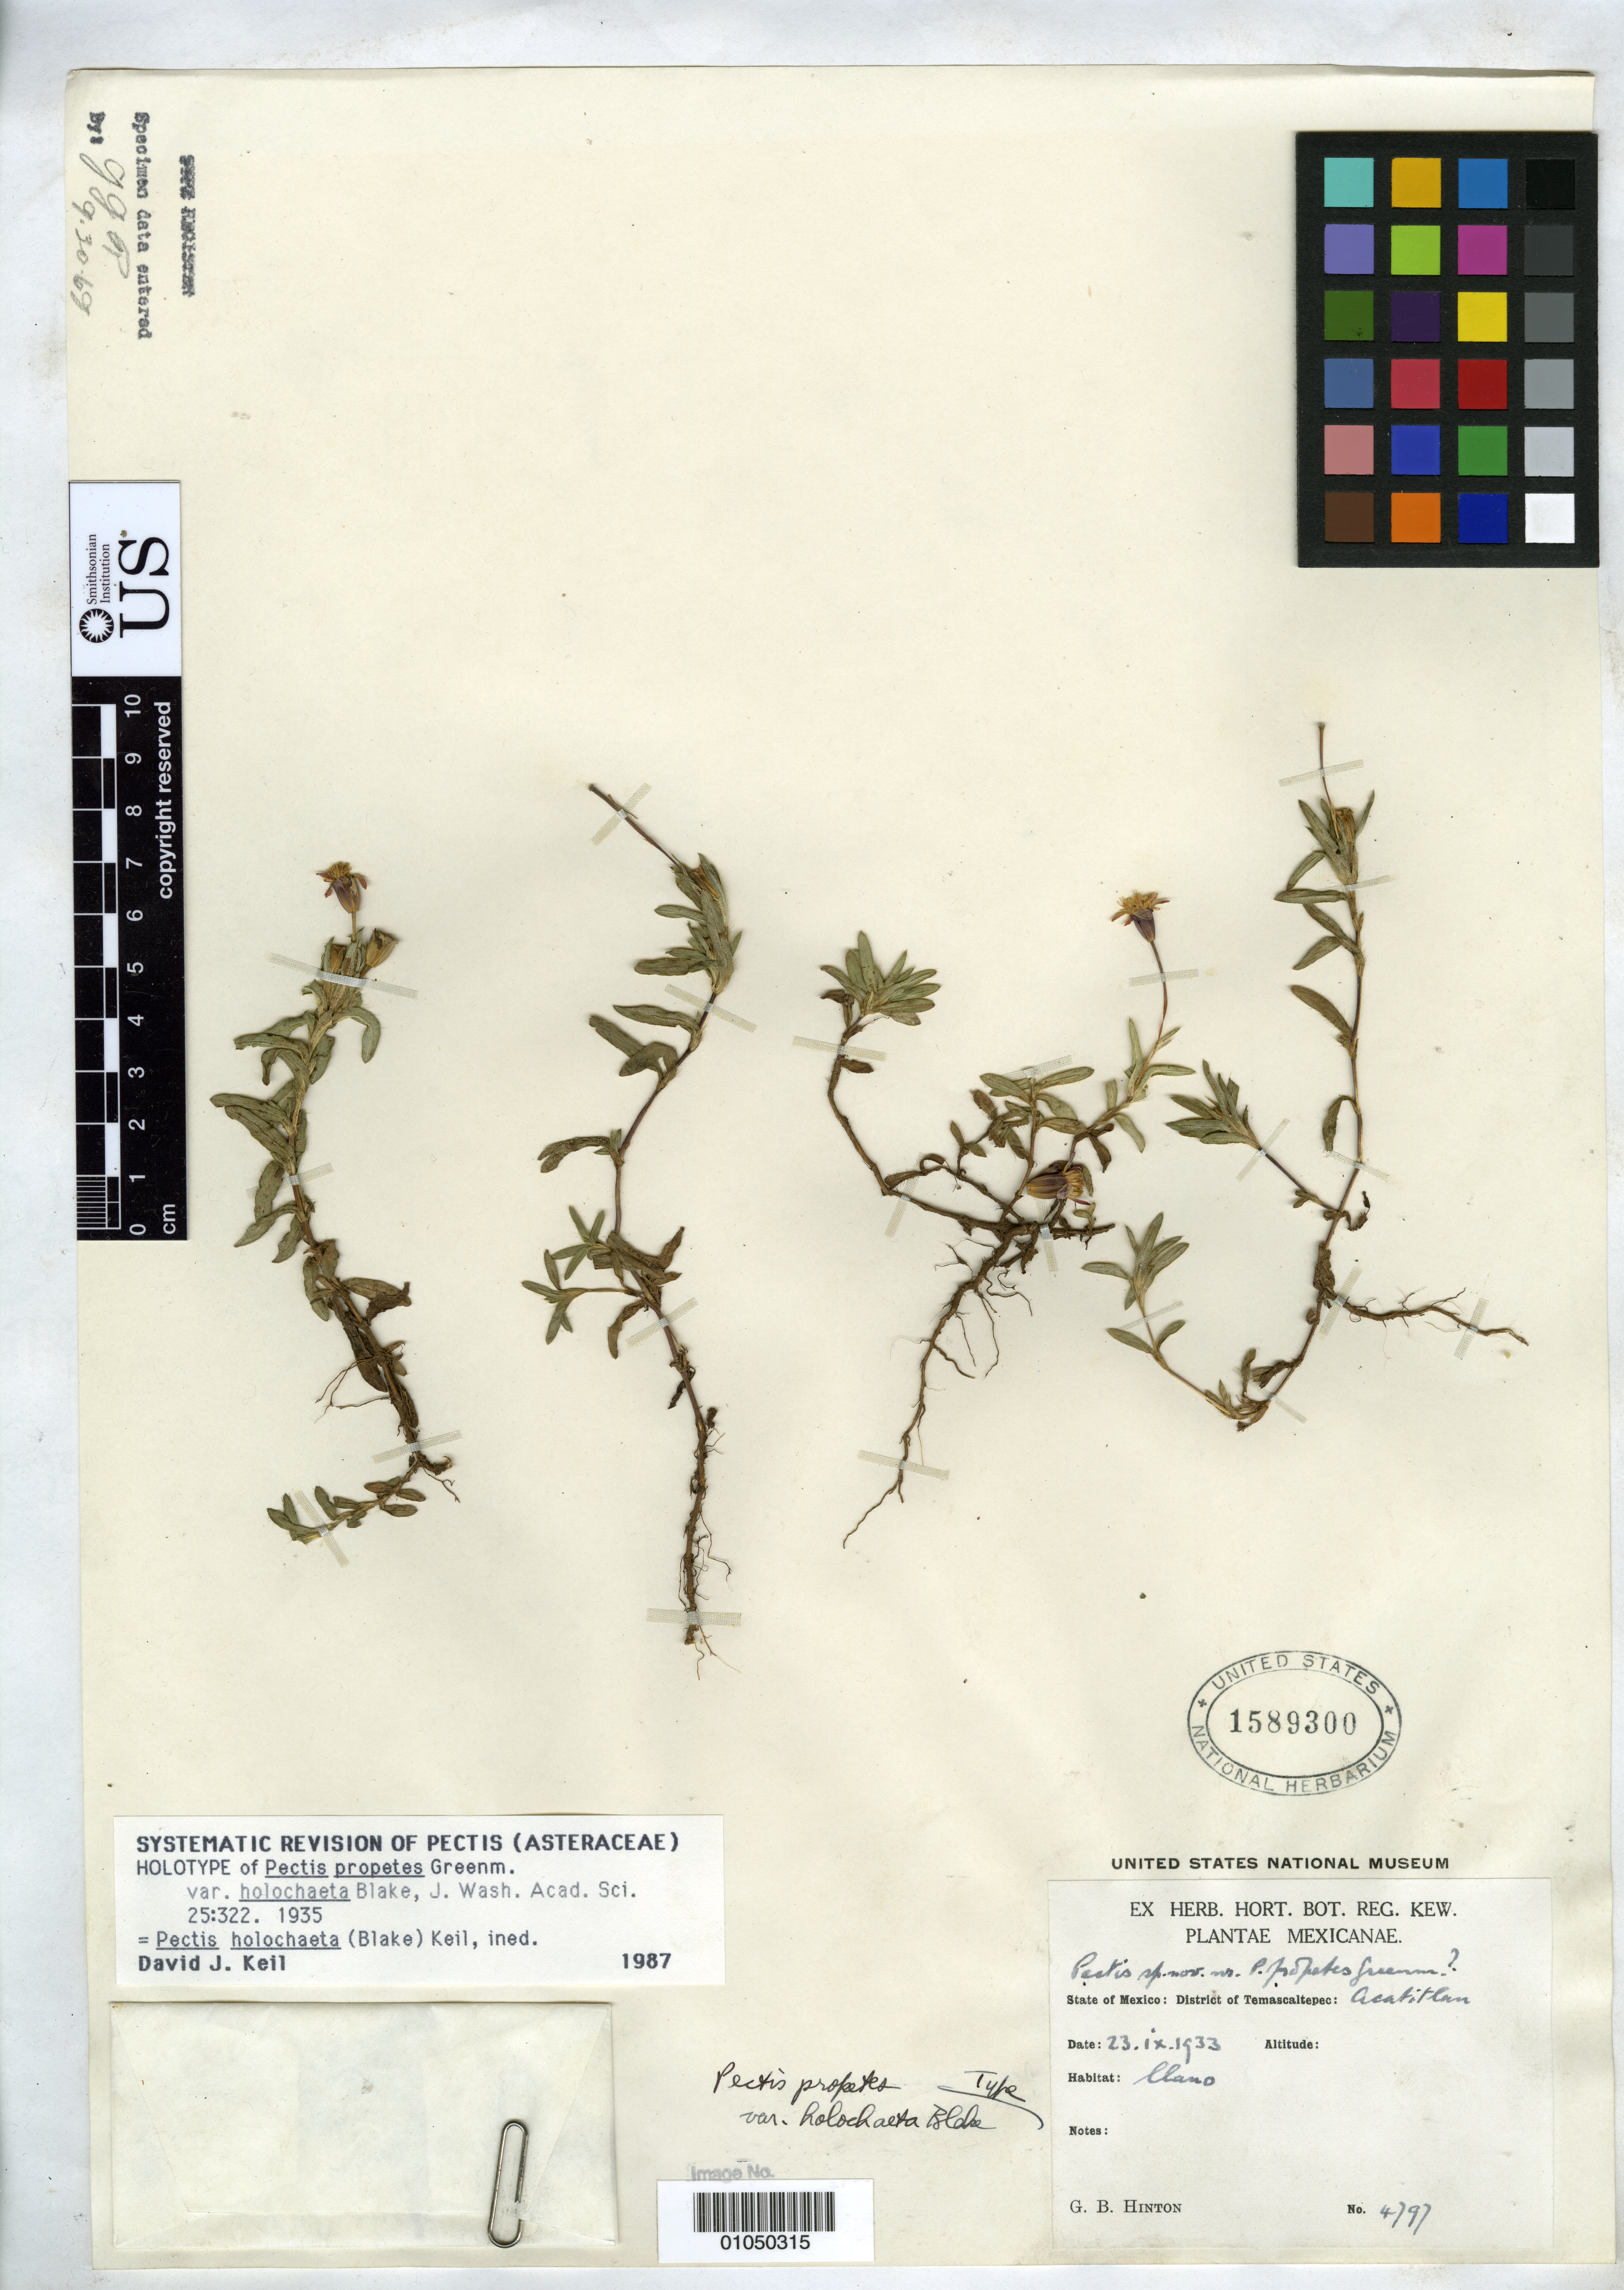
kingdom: Plantae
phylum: Tracheophyta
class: Magnoliopsida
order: Asterales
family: Asteraceae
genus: Pectis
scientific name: Pectis propetes var. holochaeta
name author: S.F. Blake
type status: Holotype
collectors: G. B. Hinton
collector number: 4797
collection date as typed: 23 Sep 1933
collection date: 1933-09-23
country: Mexico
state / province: México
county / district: Temascaltepec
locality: Acatitlan.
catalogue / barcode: US 1589300